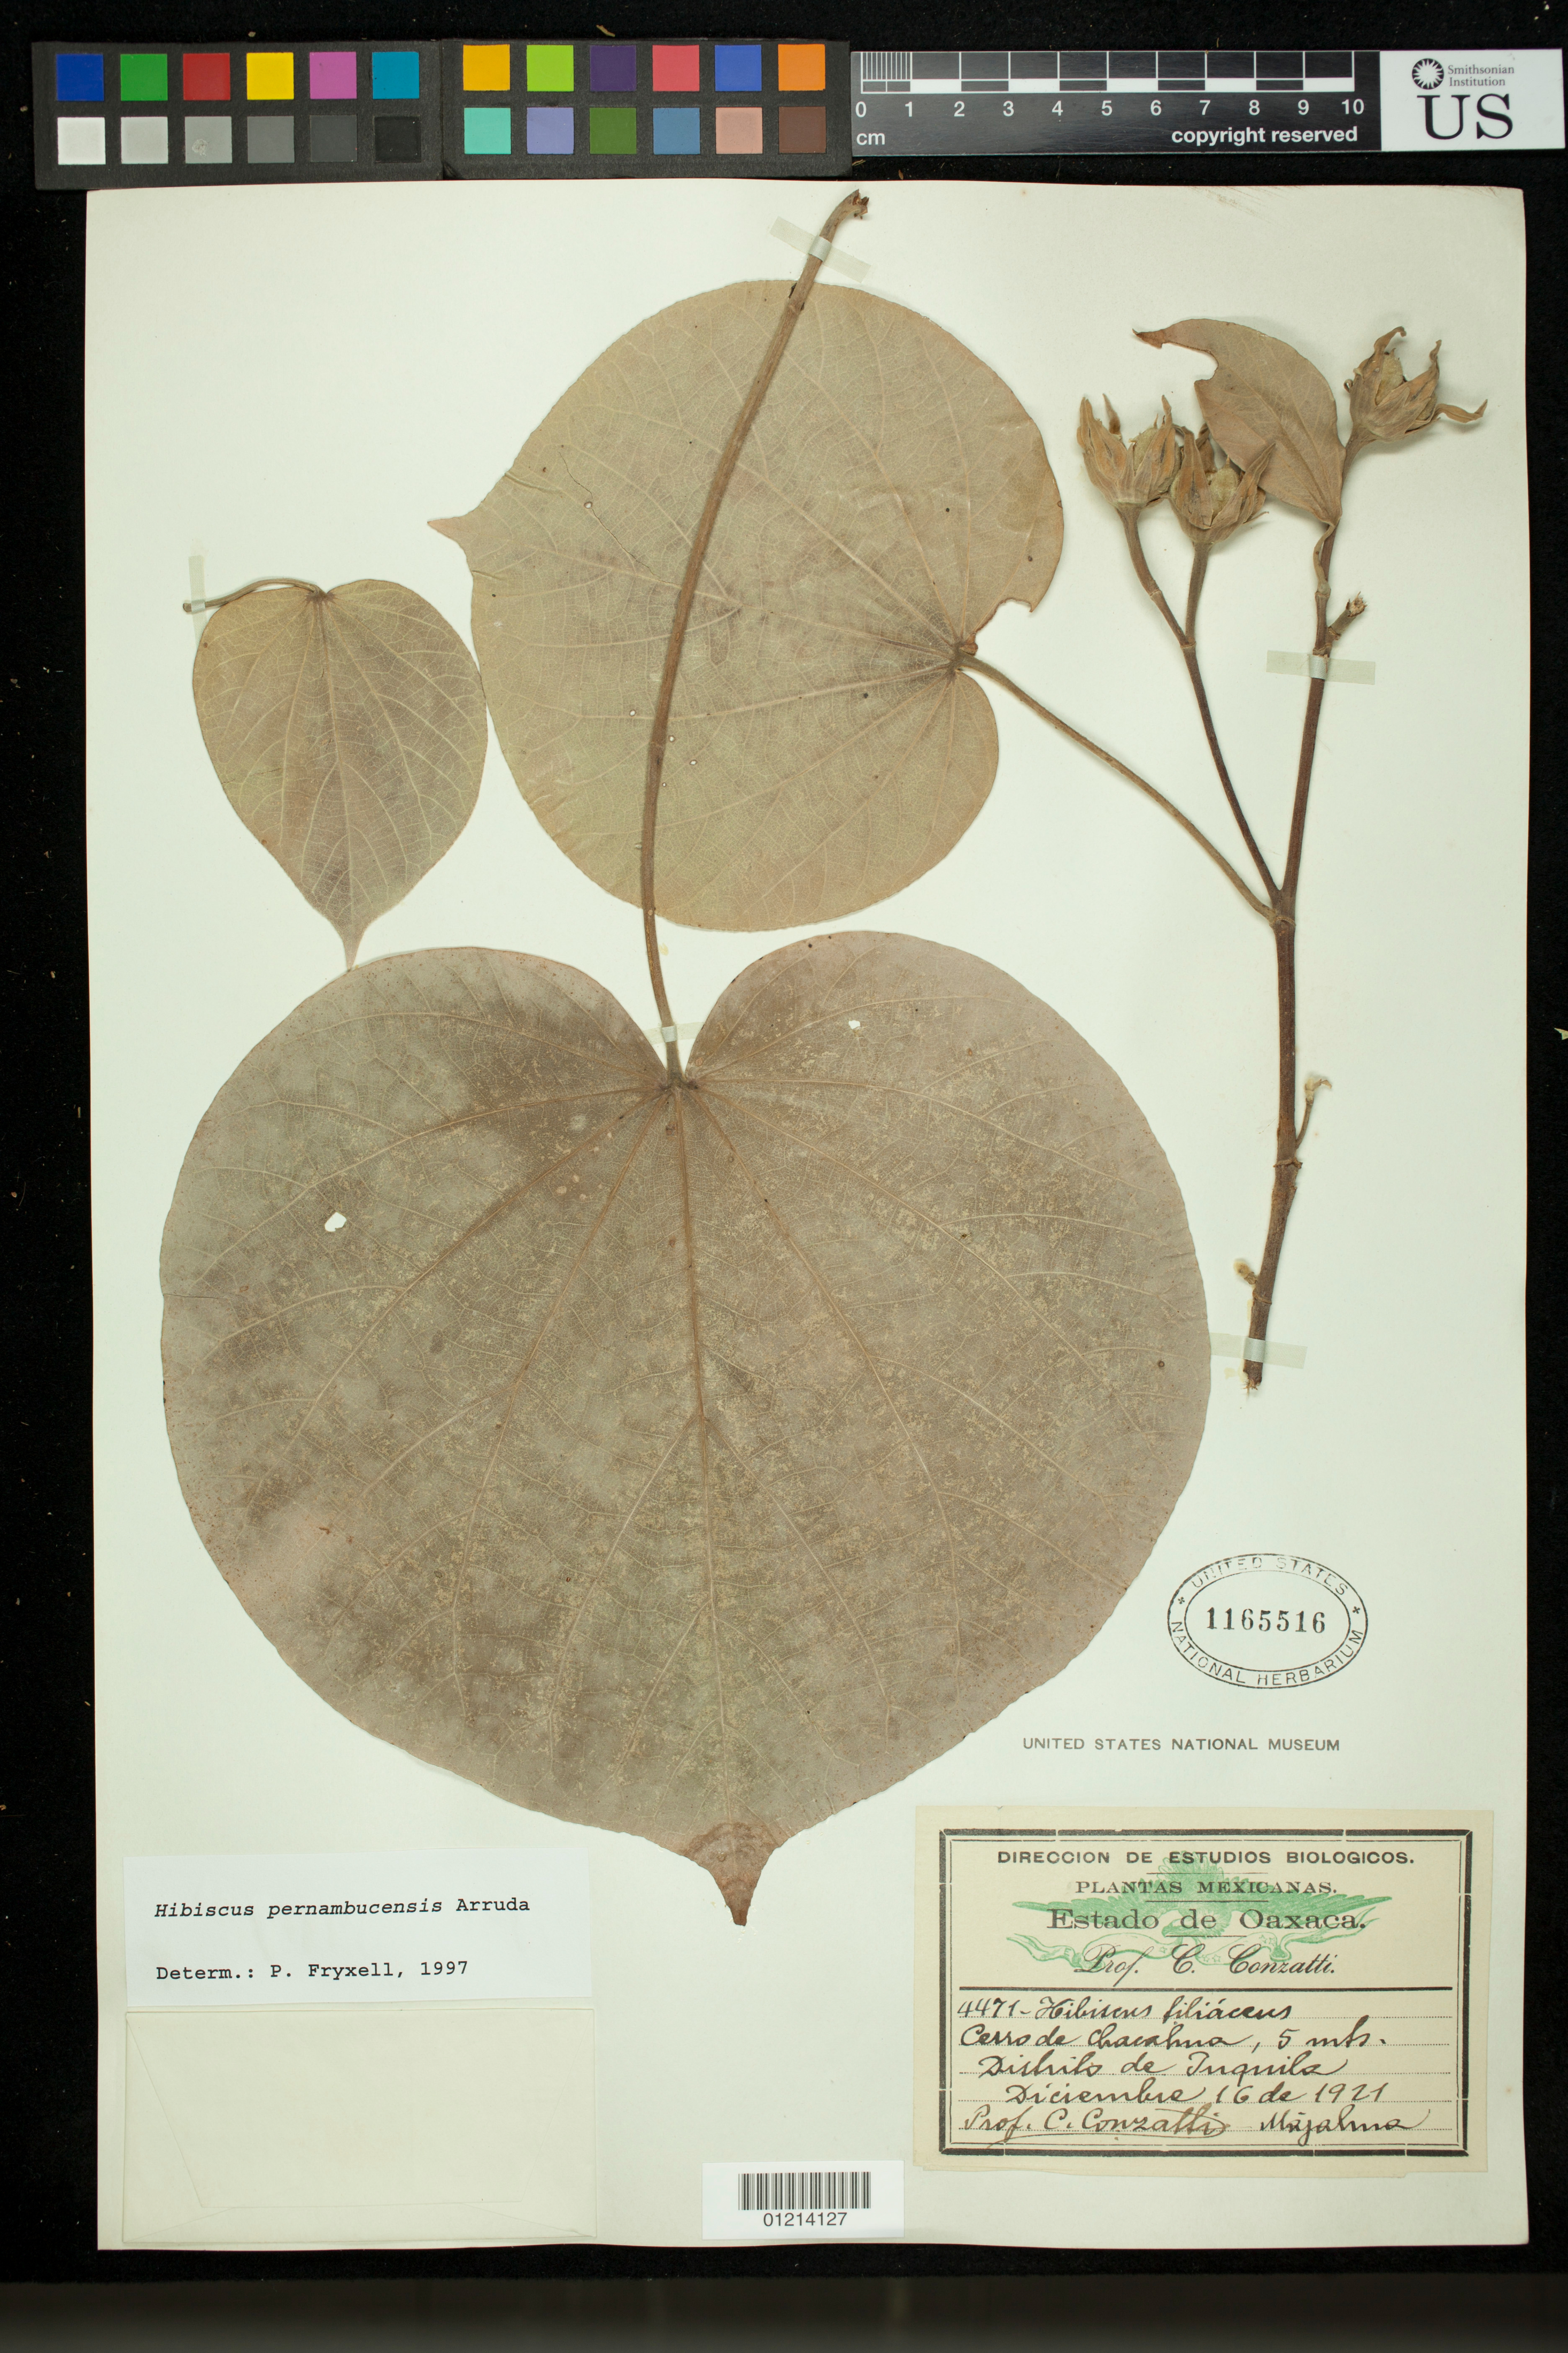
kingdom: Plantae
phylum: Tracheophyta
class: Magnoliopsida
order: Malvales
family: Malvaceae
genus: Talipariti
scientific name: Talipariti tiliaceum var. pernambucense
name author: (Arruda) Fryxell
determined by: Dorr, Laurence J., Curator (BOT), Smithsonian Institution - National Museum of Natural History (UNITED STATES)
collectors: C. Conzatti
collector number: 4471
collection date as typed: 16 Dec 1921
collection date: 1921-12-16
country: Mexico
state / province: Oaxaca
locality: Cerro de Chacahua, 5 mls. Distrito de Juquila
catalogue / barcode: US 1165516